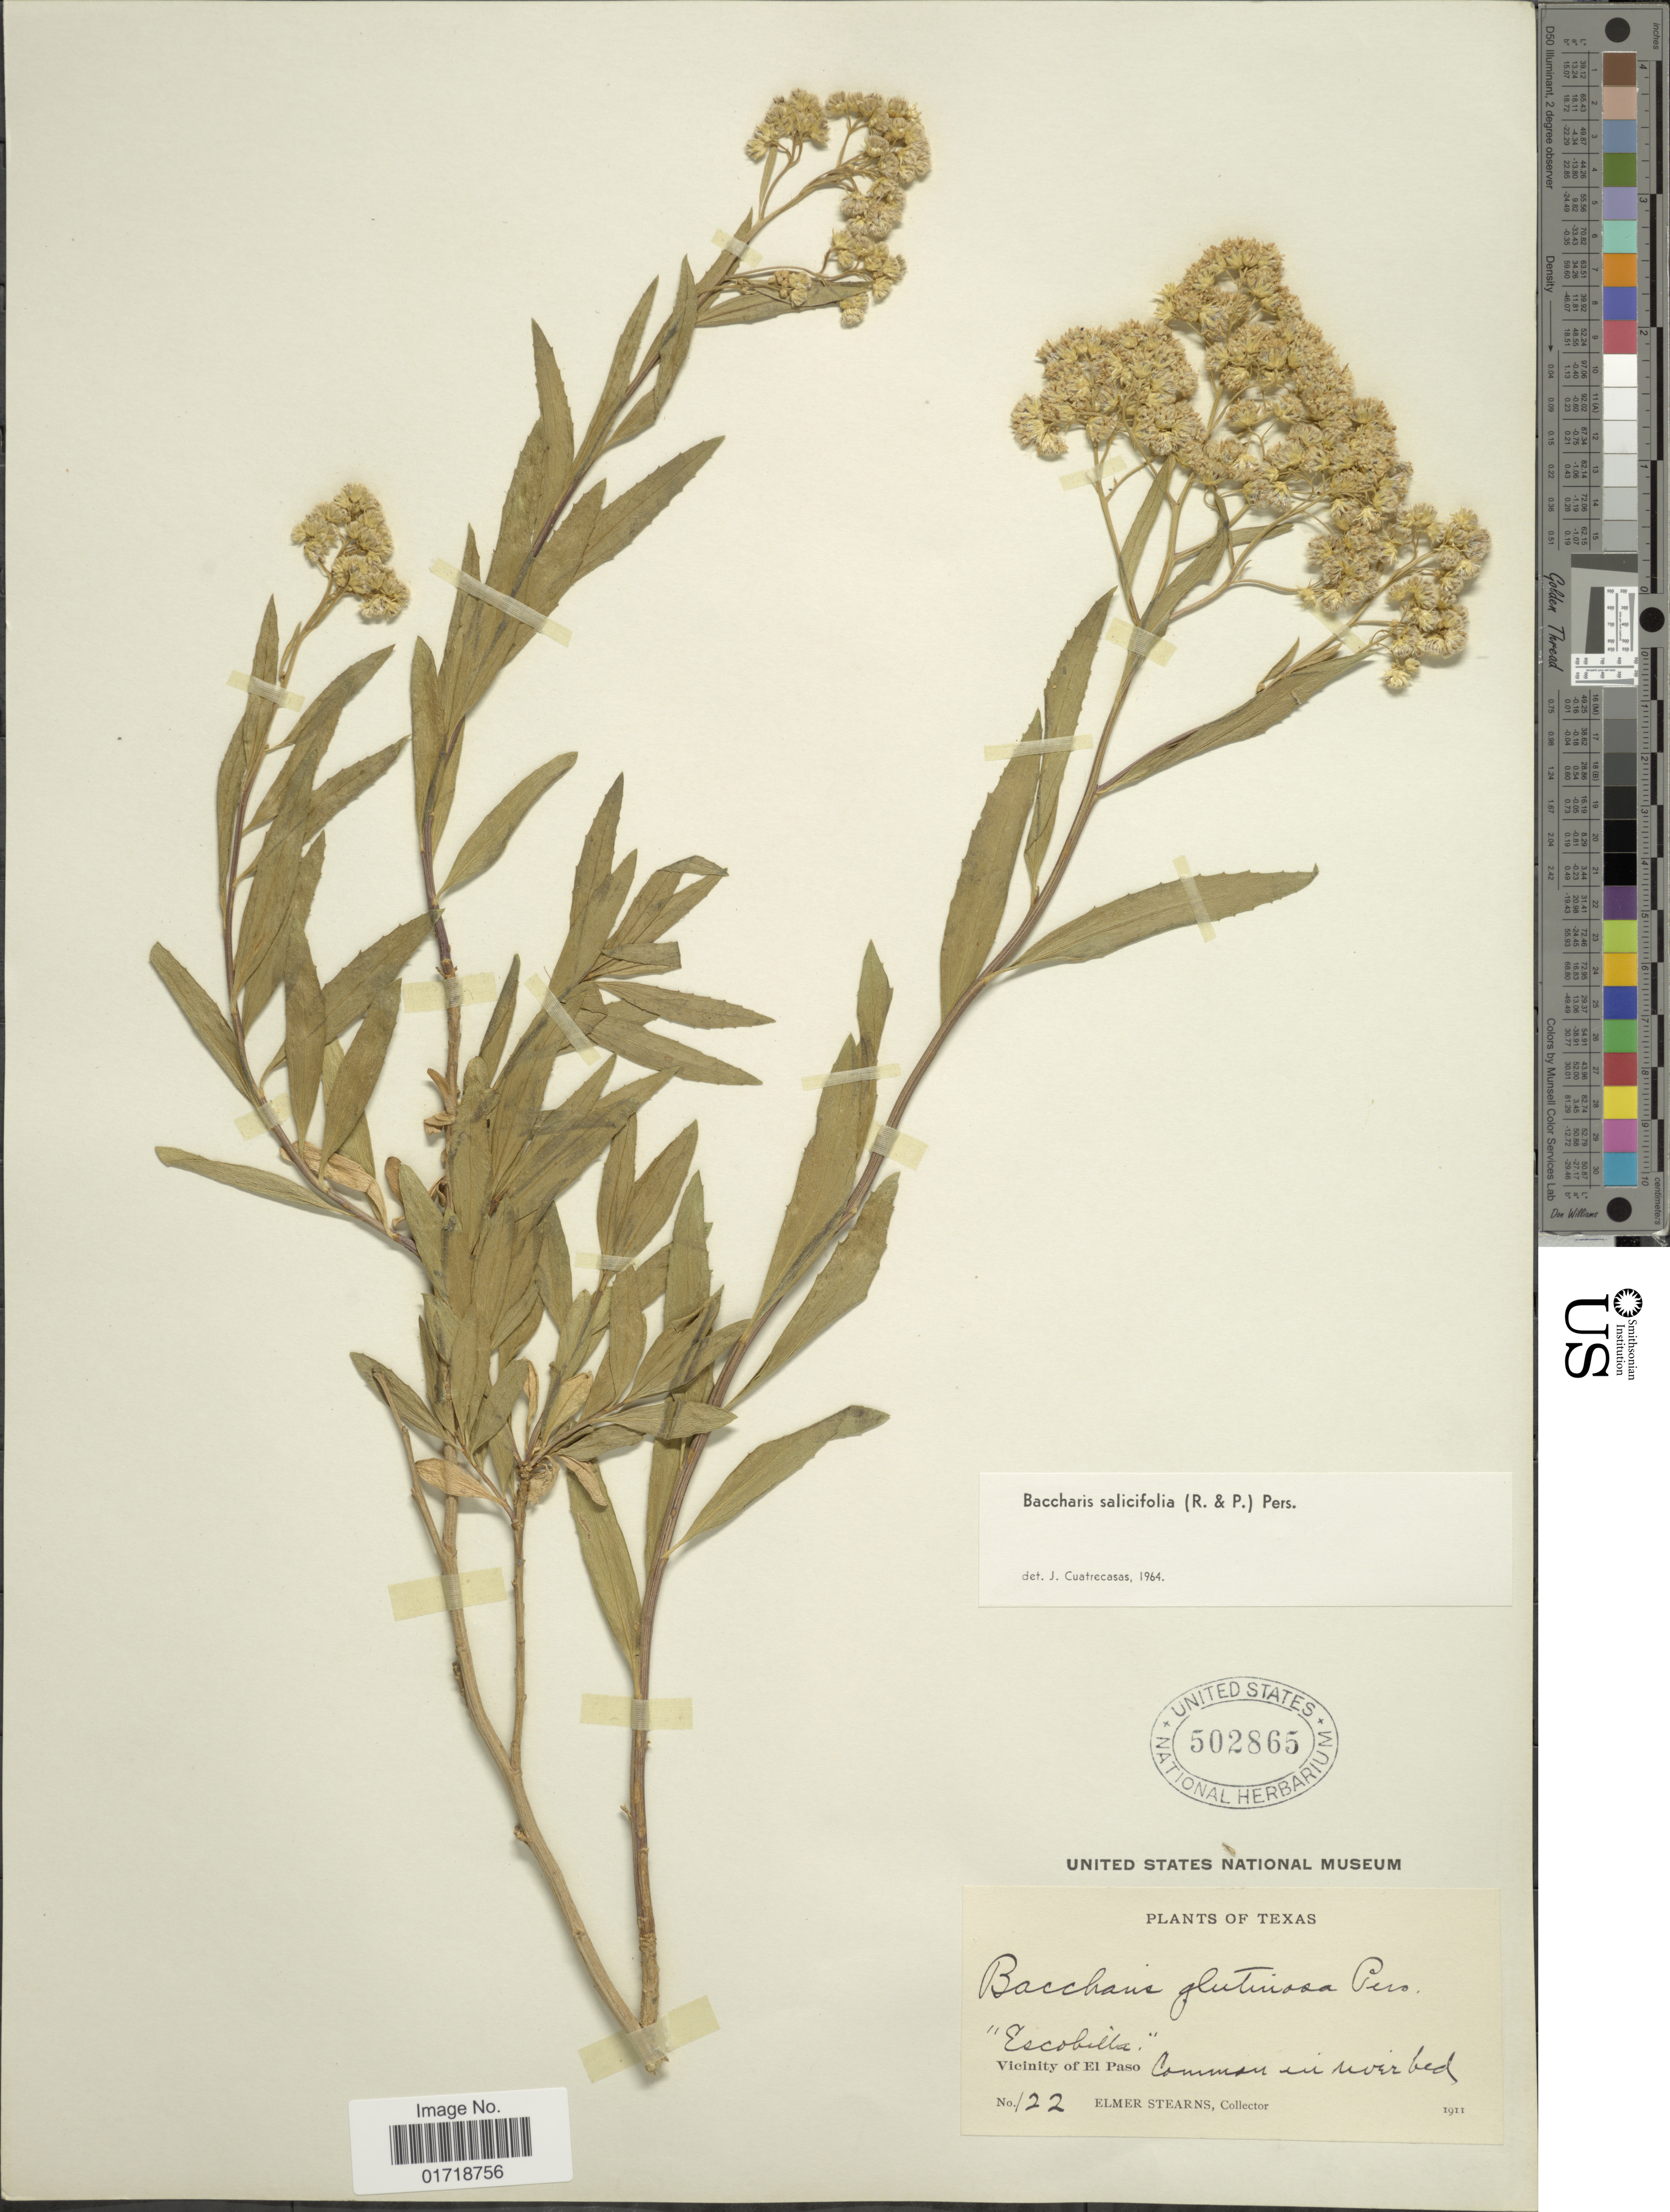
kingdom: Plantae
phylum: Tracheophyta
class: Magnoliopsida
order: Asterales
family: Asteraceae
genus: Baccharis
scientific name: Baccharis glutinosa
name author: Pers.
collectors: E. Stearns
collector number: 122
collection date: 1911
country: United States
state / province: Texas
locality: Escobilta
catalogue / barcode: US 502865